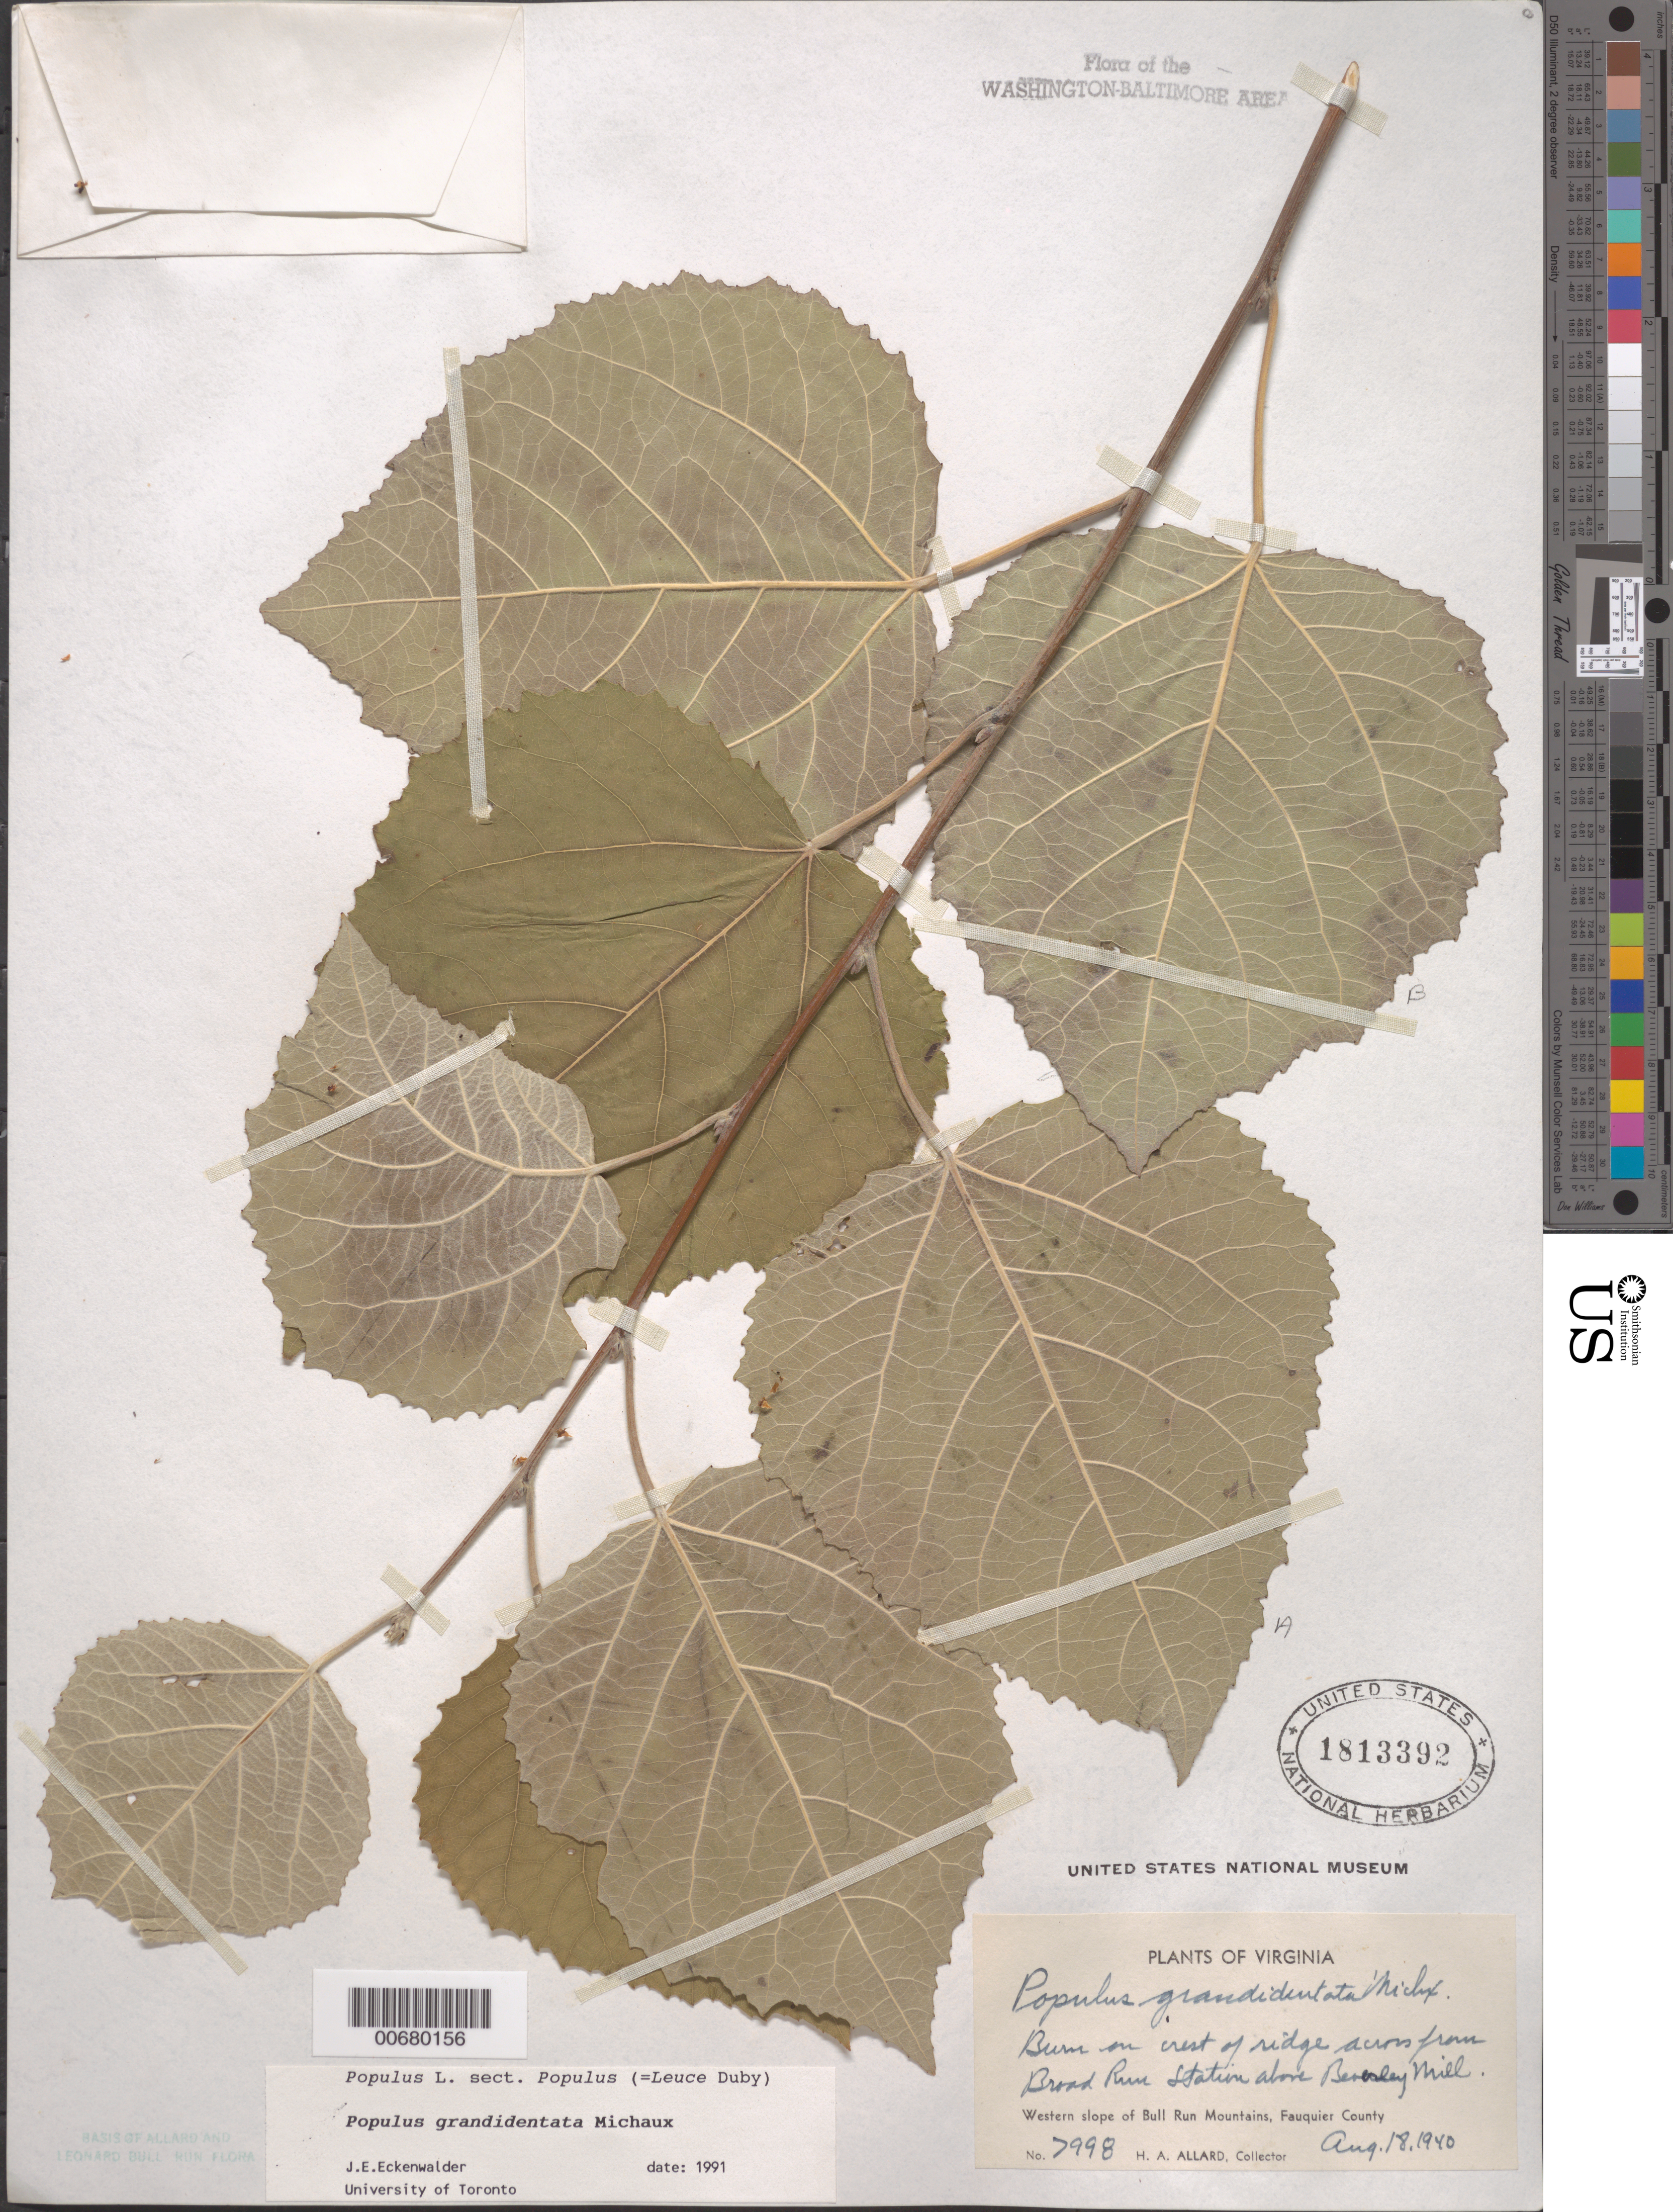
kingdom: Plantae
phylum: Tracheophyta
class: Magnoliopsida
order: Malpighiales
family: Salicaceae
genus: Populus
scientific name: Populus grandidentata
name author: Michx.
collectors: H. A. Allard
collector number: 7998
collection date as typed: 18 Aug 1940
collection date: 1940-08-18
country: United States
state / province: Virginia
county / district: Fauquier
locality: Broad Run above Beverley Mill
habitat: Burn on crest of ridge.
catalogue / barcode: US 1813392